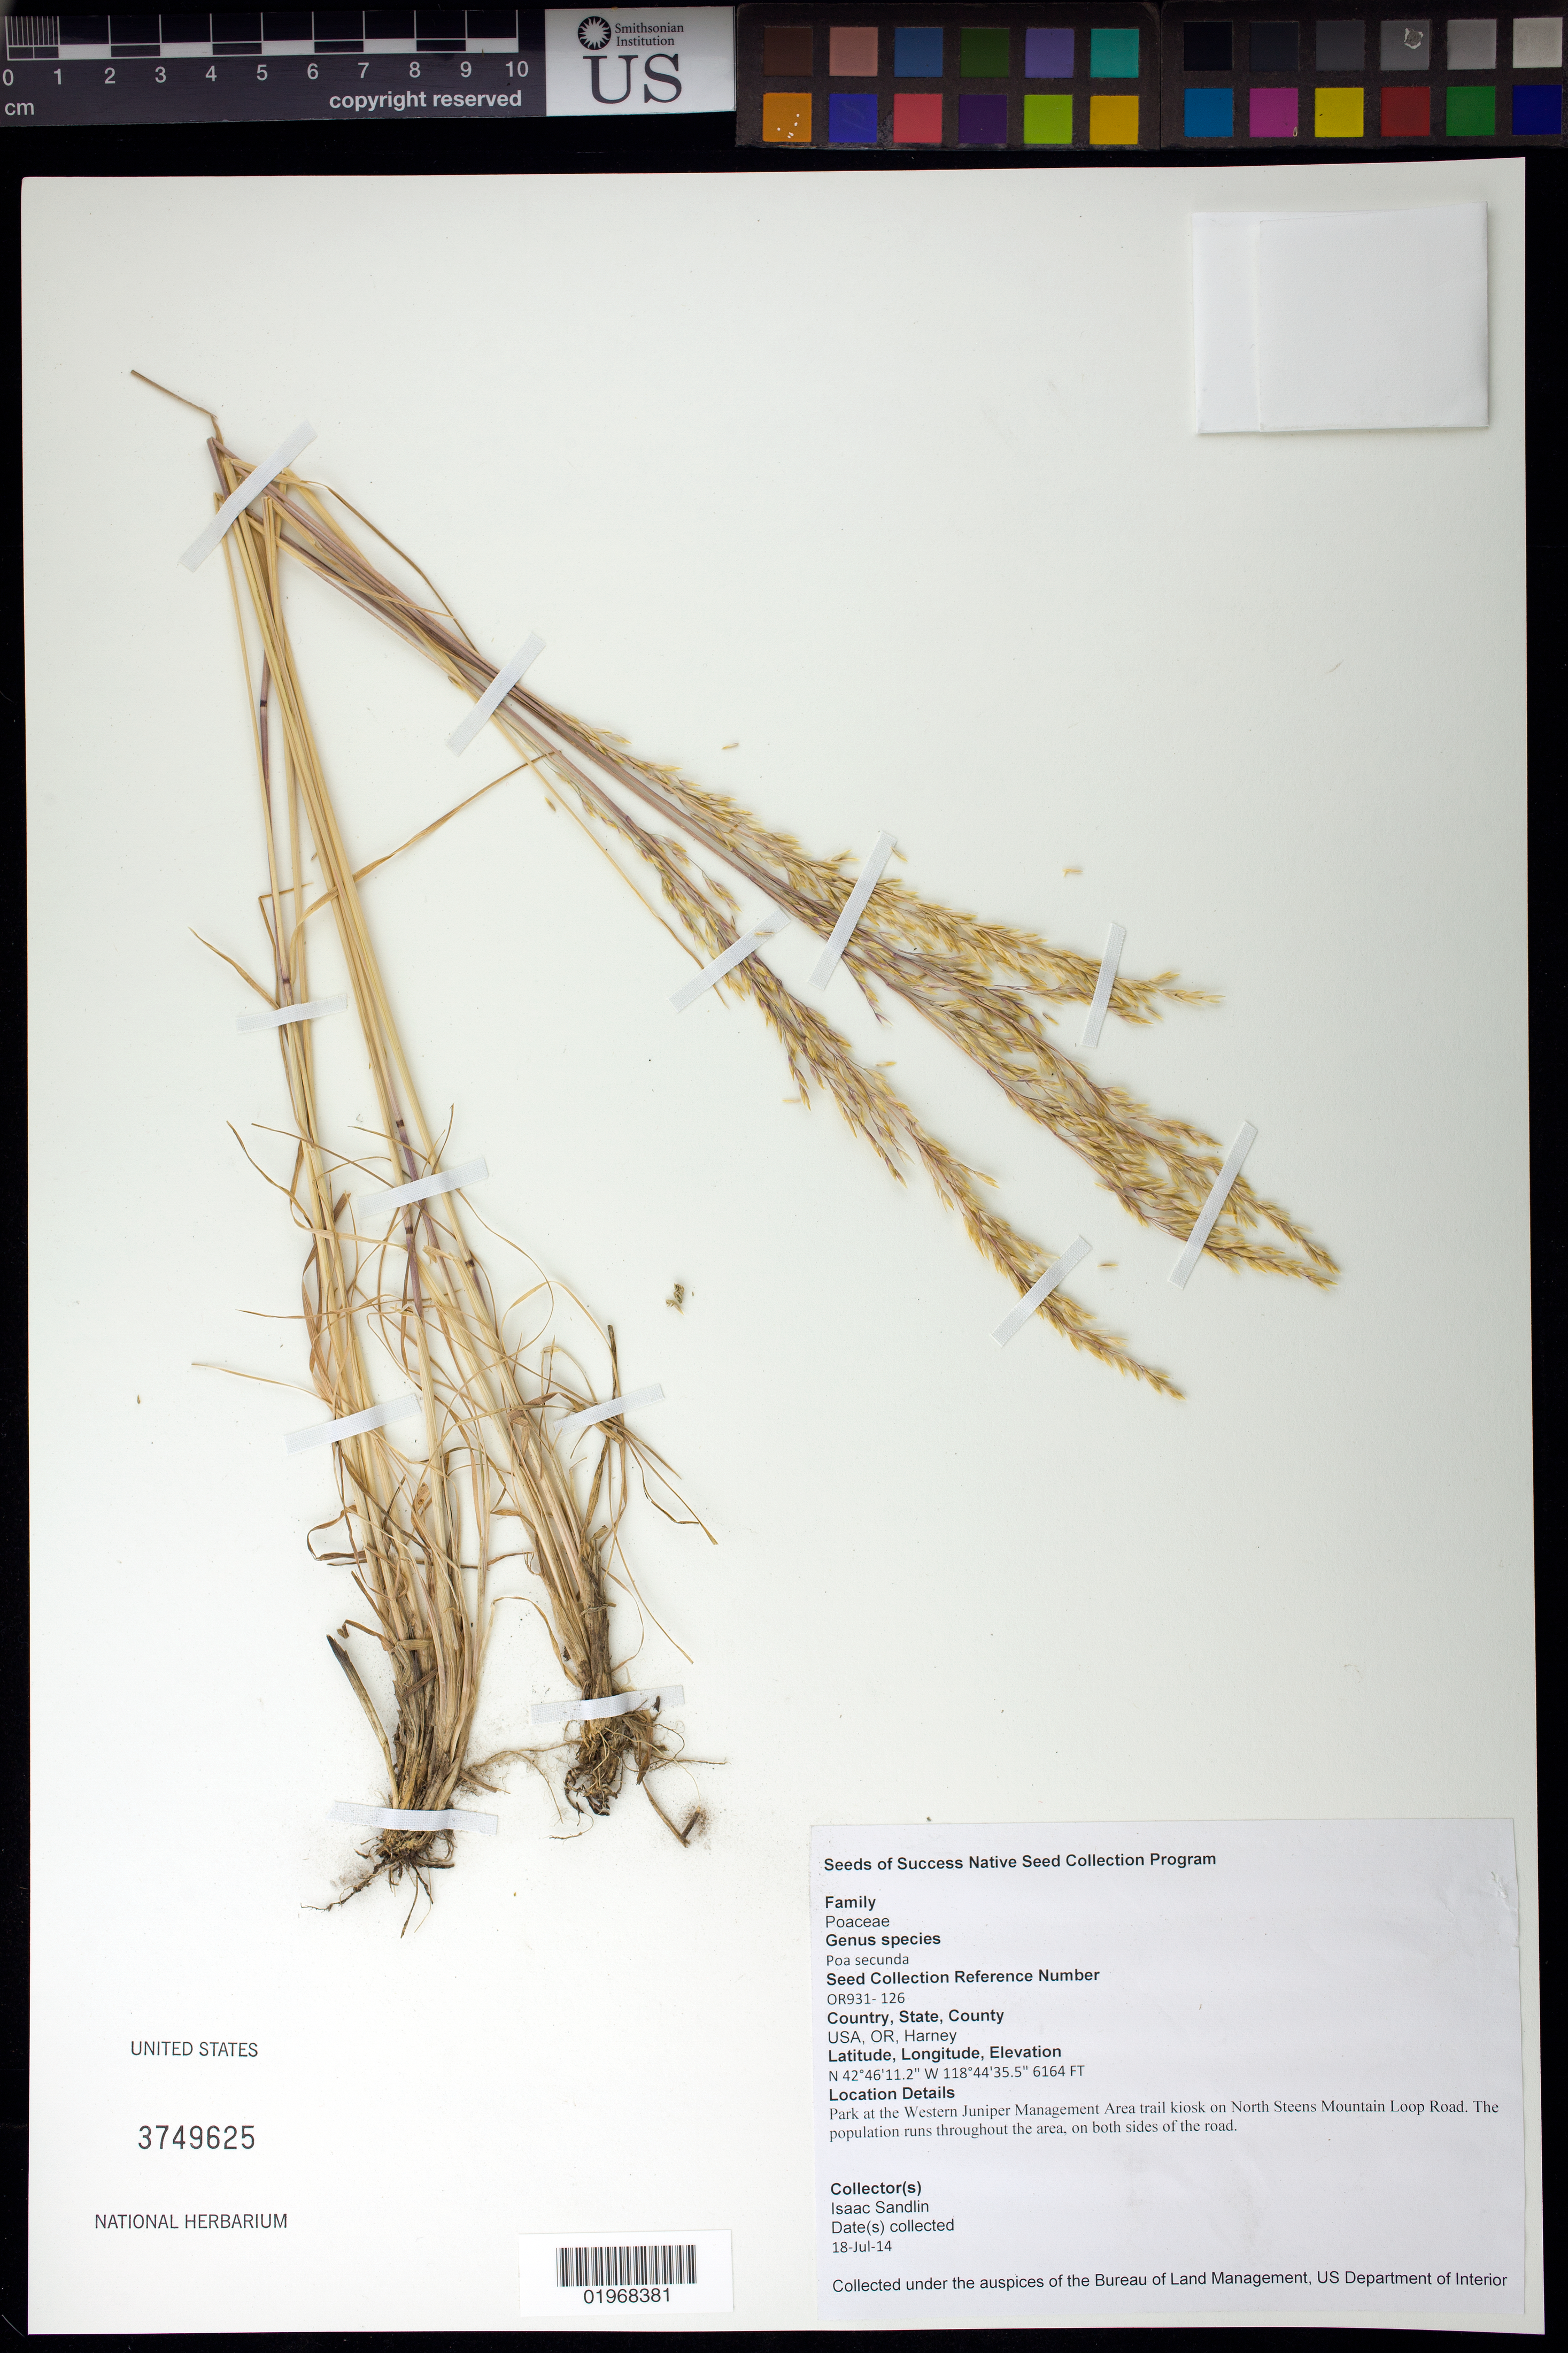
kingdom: Plantae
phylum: Tracheophyta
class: Liliopsida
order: Poales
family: Poaceae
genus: Poa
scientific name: Poa secunda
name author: J. Presl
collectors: I. Sandlin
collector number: OR931-126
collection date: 2014-07-18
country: United States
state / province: Oregon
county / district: Harney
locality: Steens Mountain Cooperative Management and Protective Act, at Western Juniper Management Area trail kiosk on North Steens Mtn Loop Rd.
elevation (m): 1879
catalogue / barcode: US 3749625